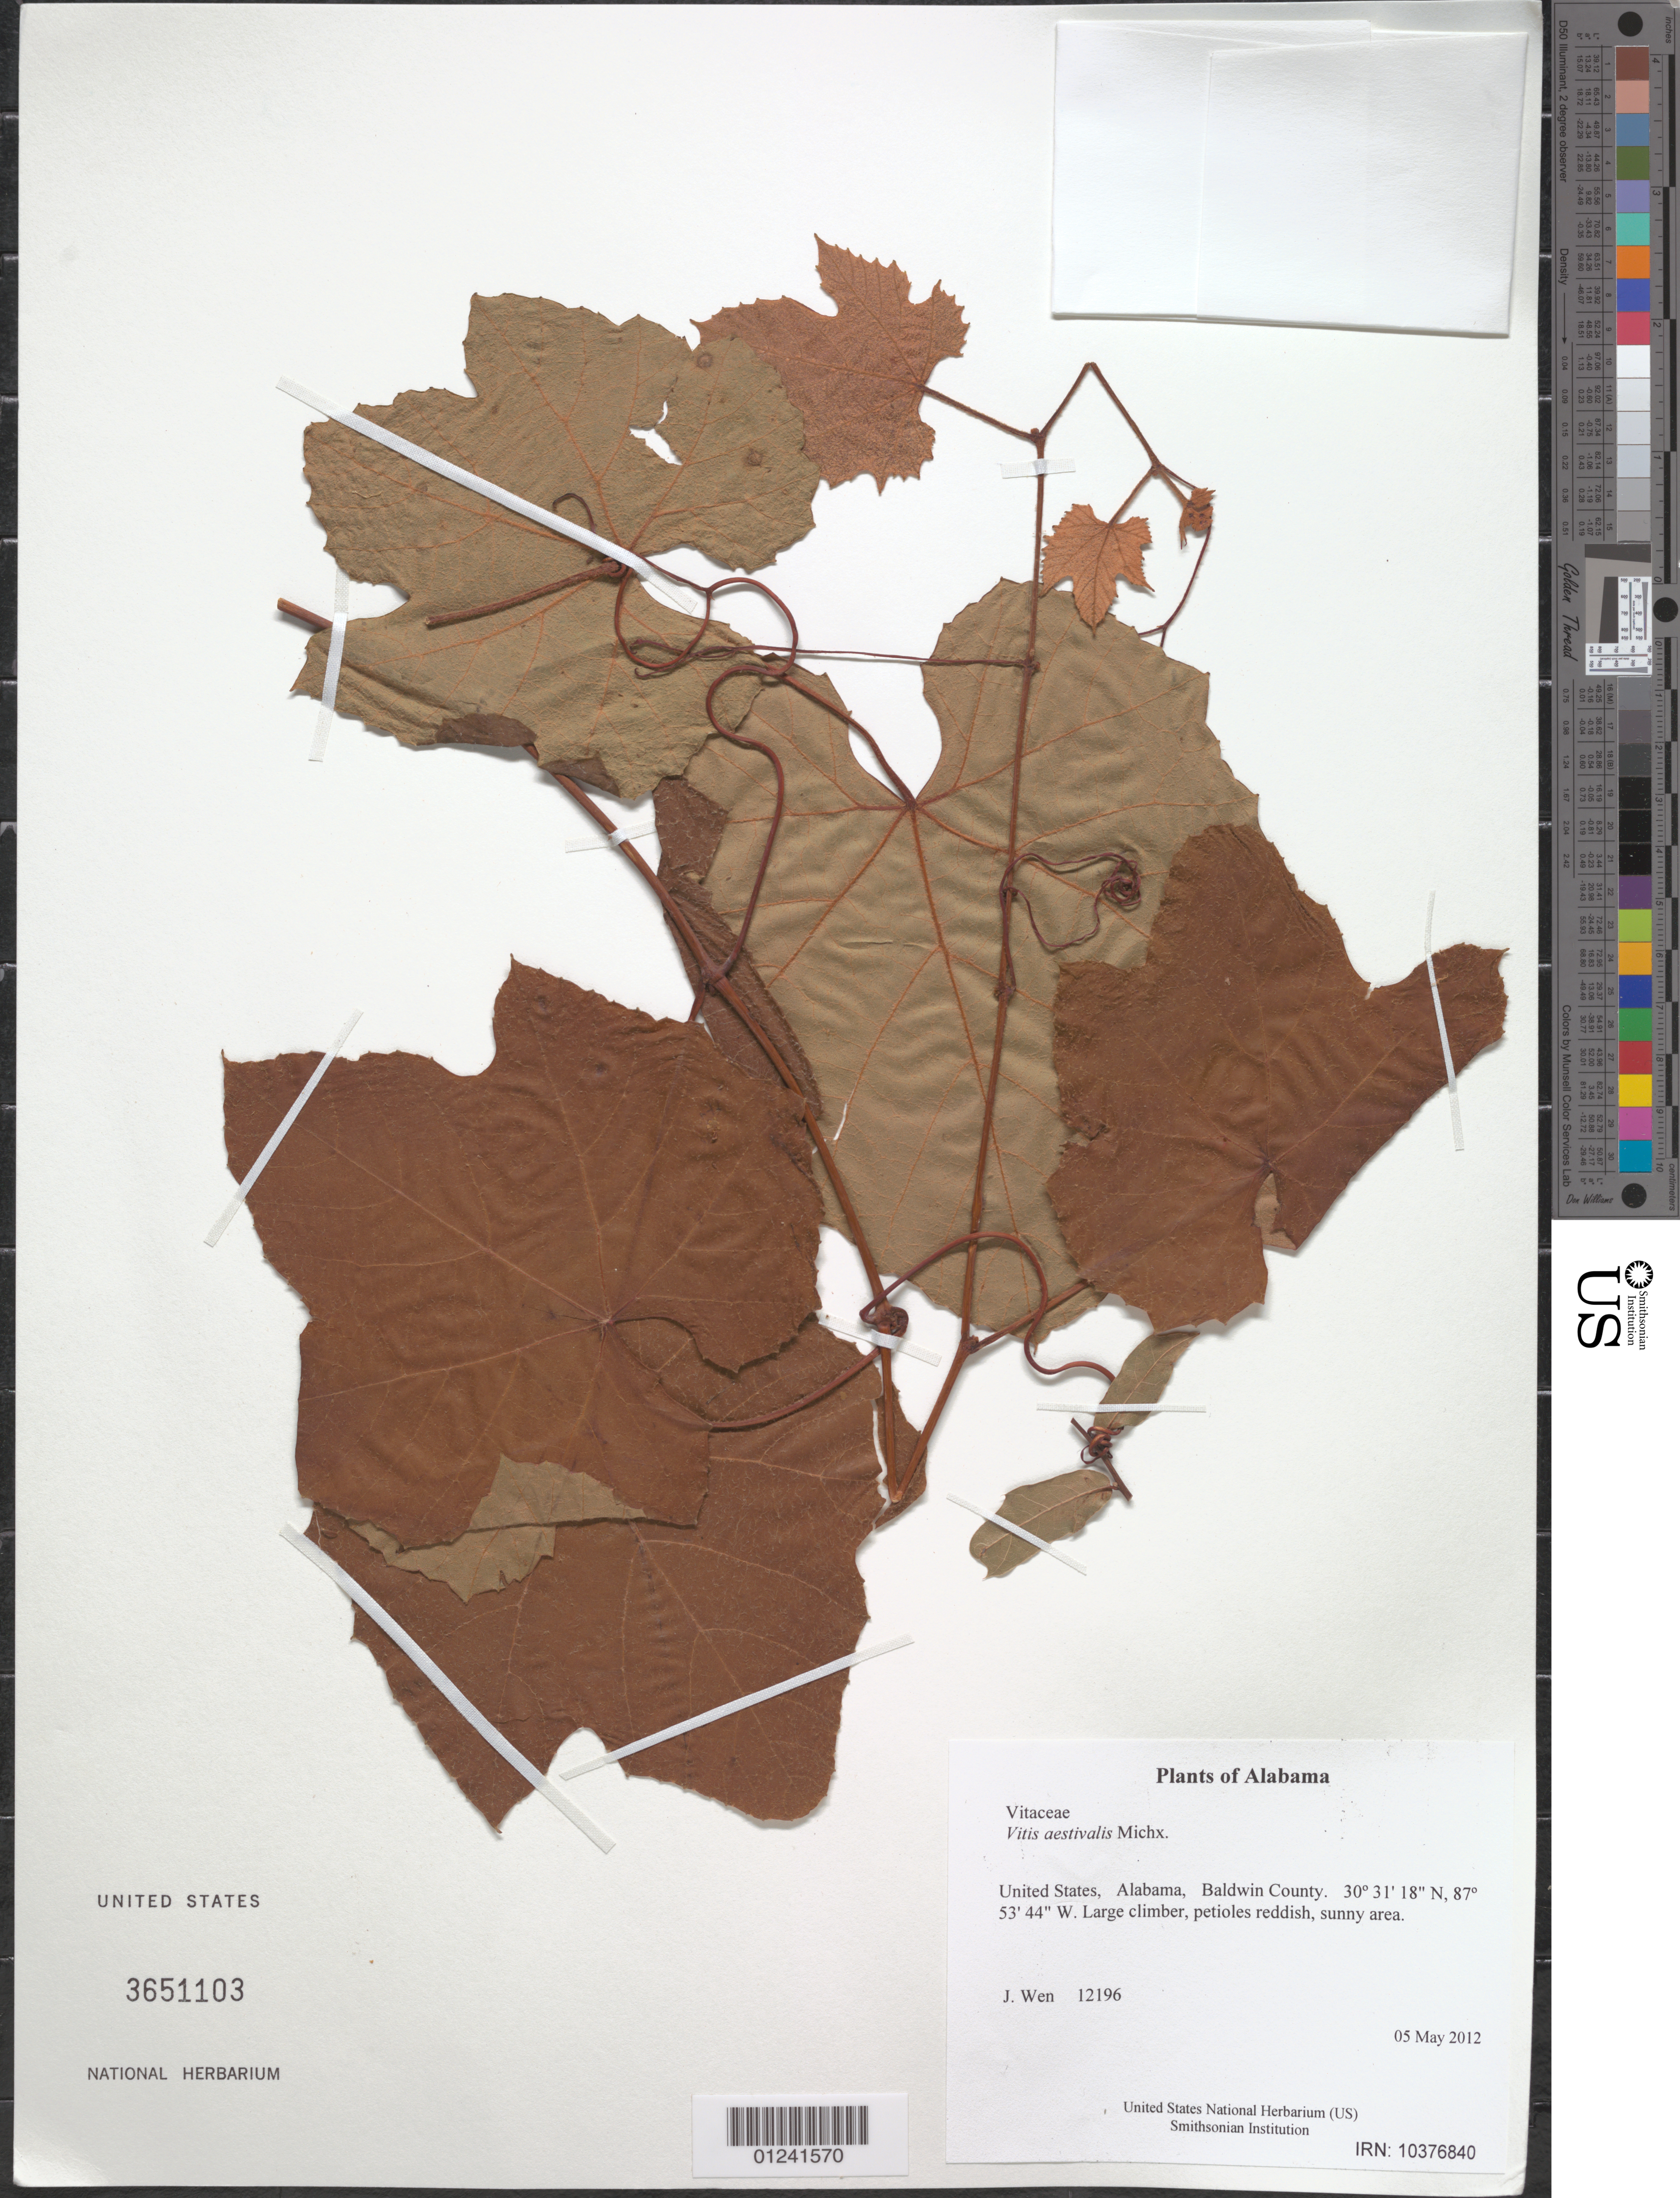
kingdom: Plantae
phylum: Tracheophyta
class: Magnoliopsida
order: Vitales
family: Vitaceae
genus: Vitis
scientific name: Vitis aestivalis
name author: Michx.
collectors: J. Wen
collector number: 12196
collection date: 2012-05-05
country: United States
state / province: Alabama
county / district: Baldwin County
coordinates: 30 31 018 N, 87 53 44.473 W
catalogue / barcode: US 3651103